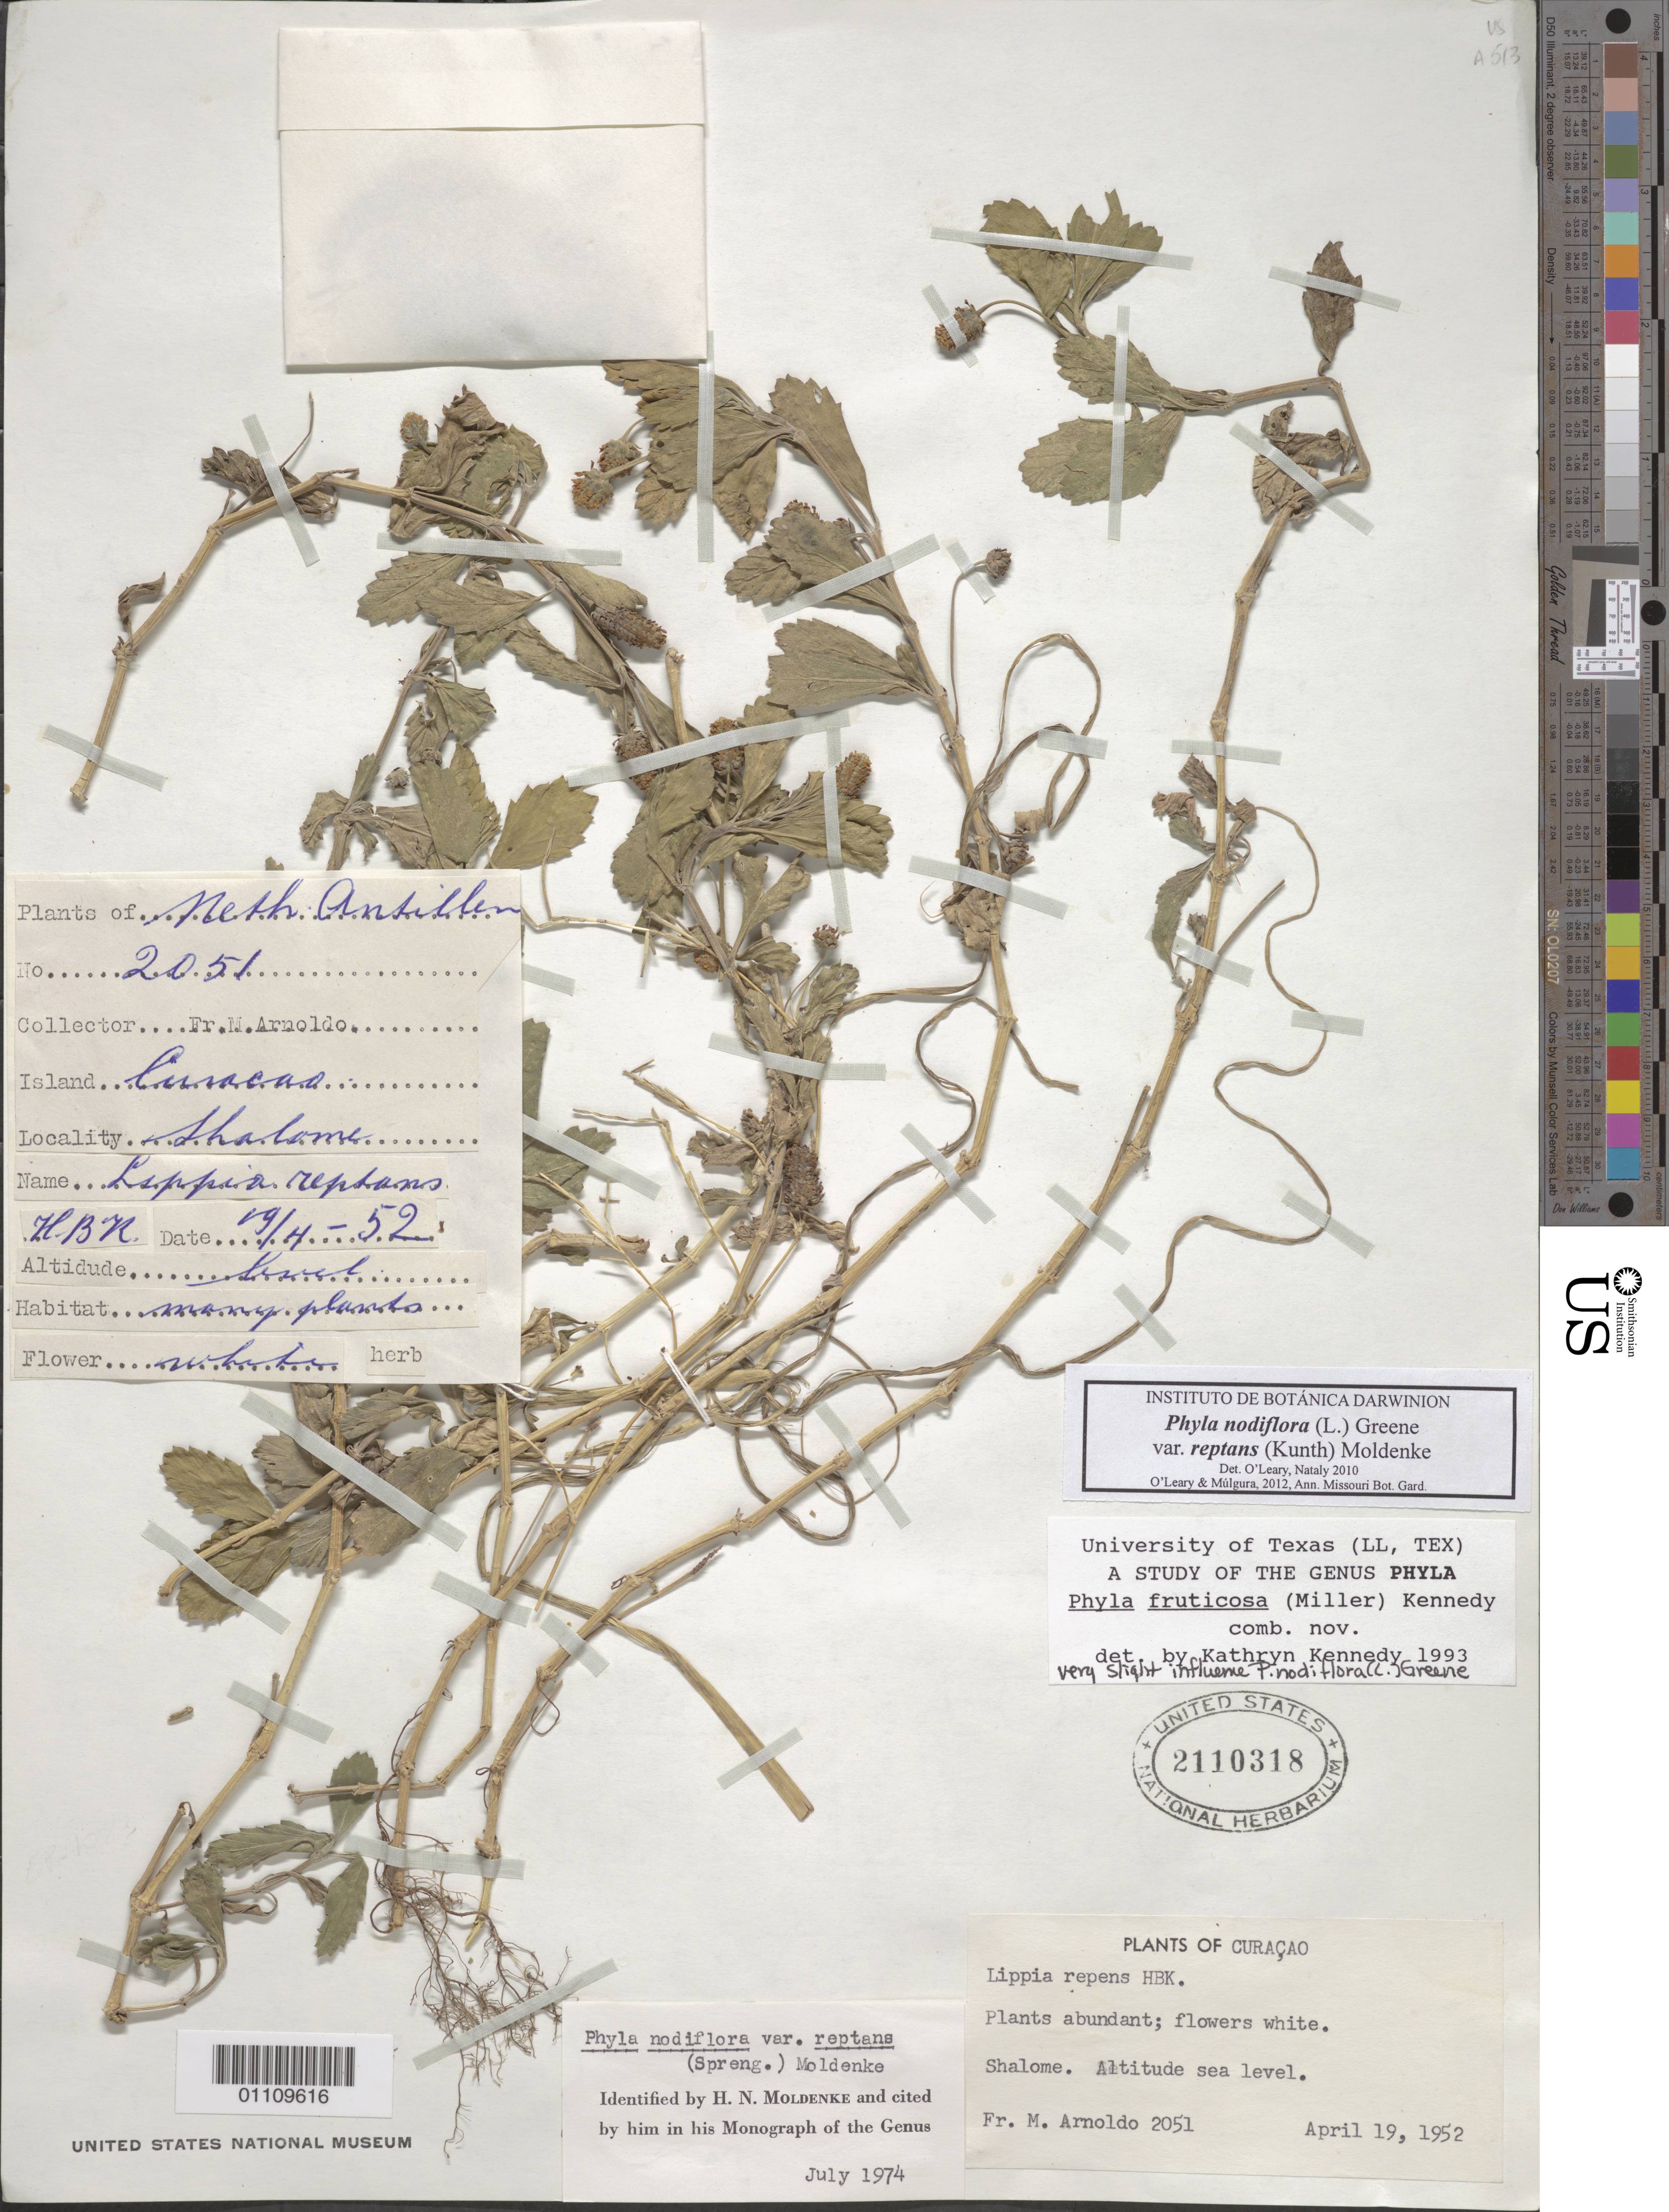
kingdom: Plantae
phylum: Tracheophyta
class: Magnoliopsida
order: Lamiales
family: Verbenaceae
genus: Phyla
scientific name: Phyla nodiflora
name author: (L.) Greene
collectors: N. Arnoldo-Broeders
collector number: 2051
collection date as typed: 19 Apr 1952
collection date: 1952-04-19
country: Curaçao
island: Curaçao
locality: Shalome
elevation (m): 0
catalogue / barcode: US 2110318